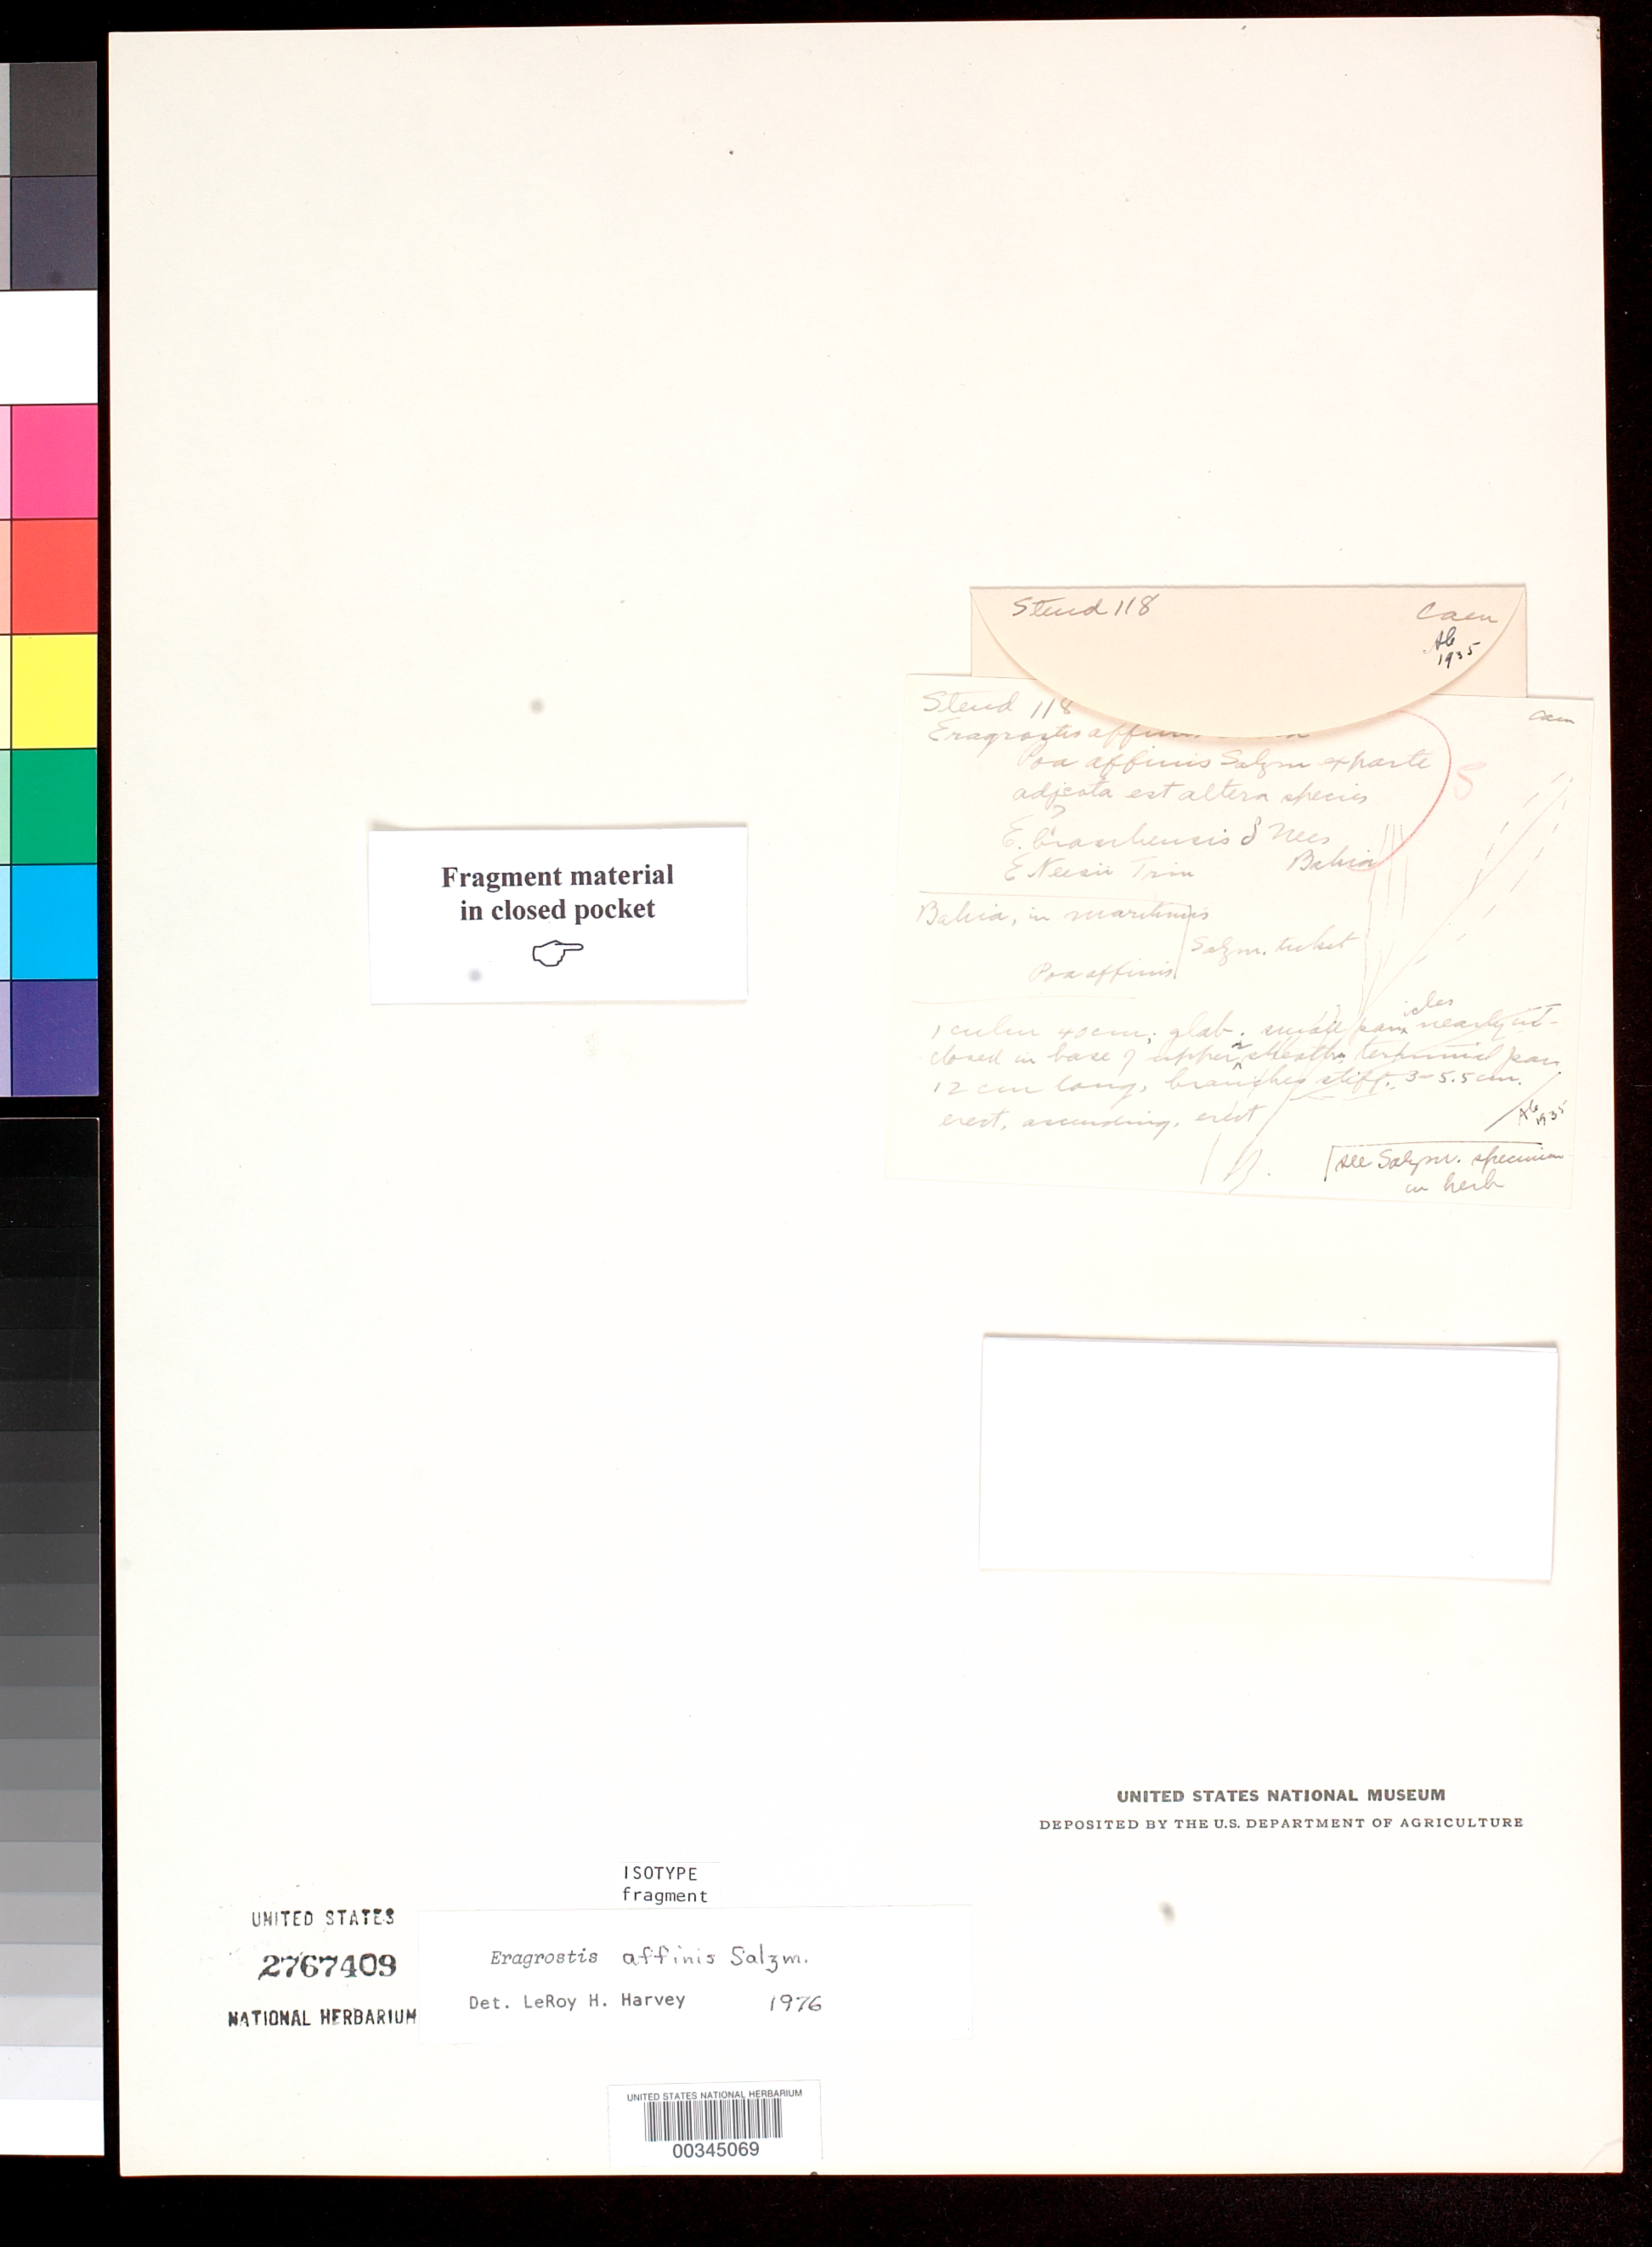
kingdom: Plantae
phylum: Tracheophyta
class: Liliopsida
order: Poales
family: Poaceae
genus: Eragrostis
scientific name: Eragrostis affinis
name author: Salzm. ex Steud.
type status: Type Fragment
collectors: P. Salzmann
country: Brazil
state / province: Bahia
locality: North of Esplanda city on road to Jaquera.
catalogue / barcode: US 2767409